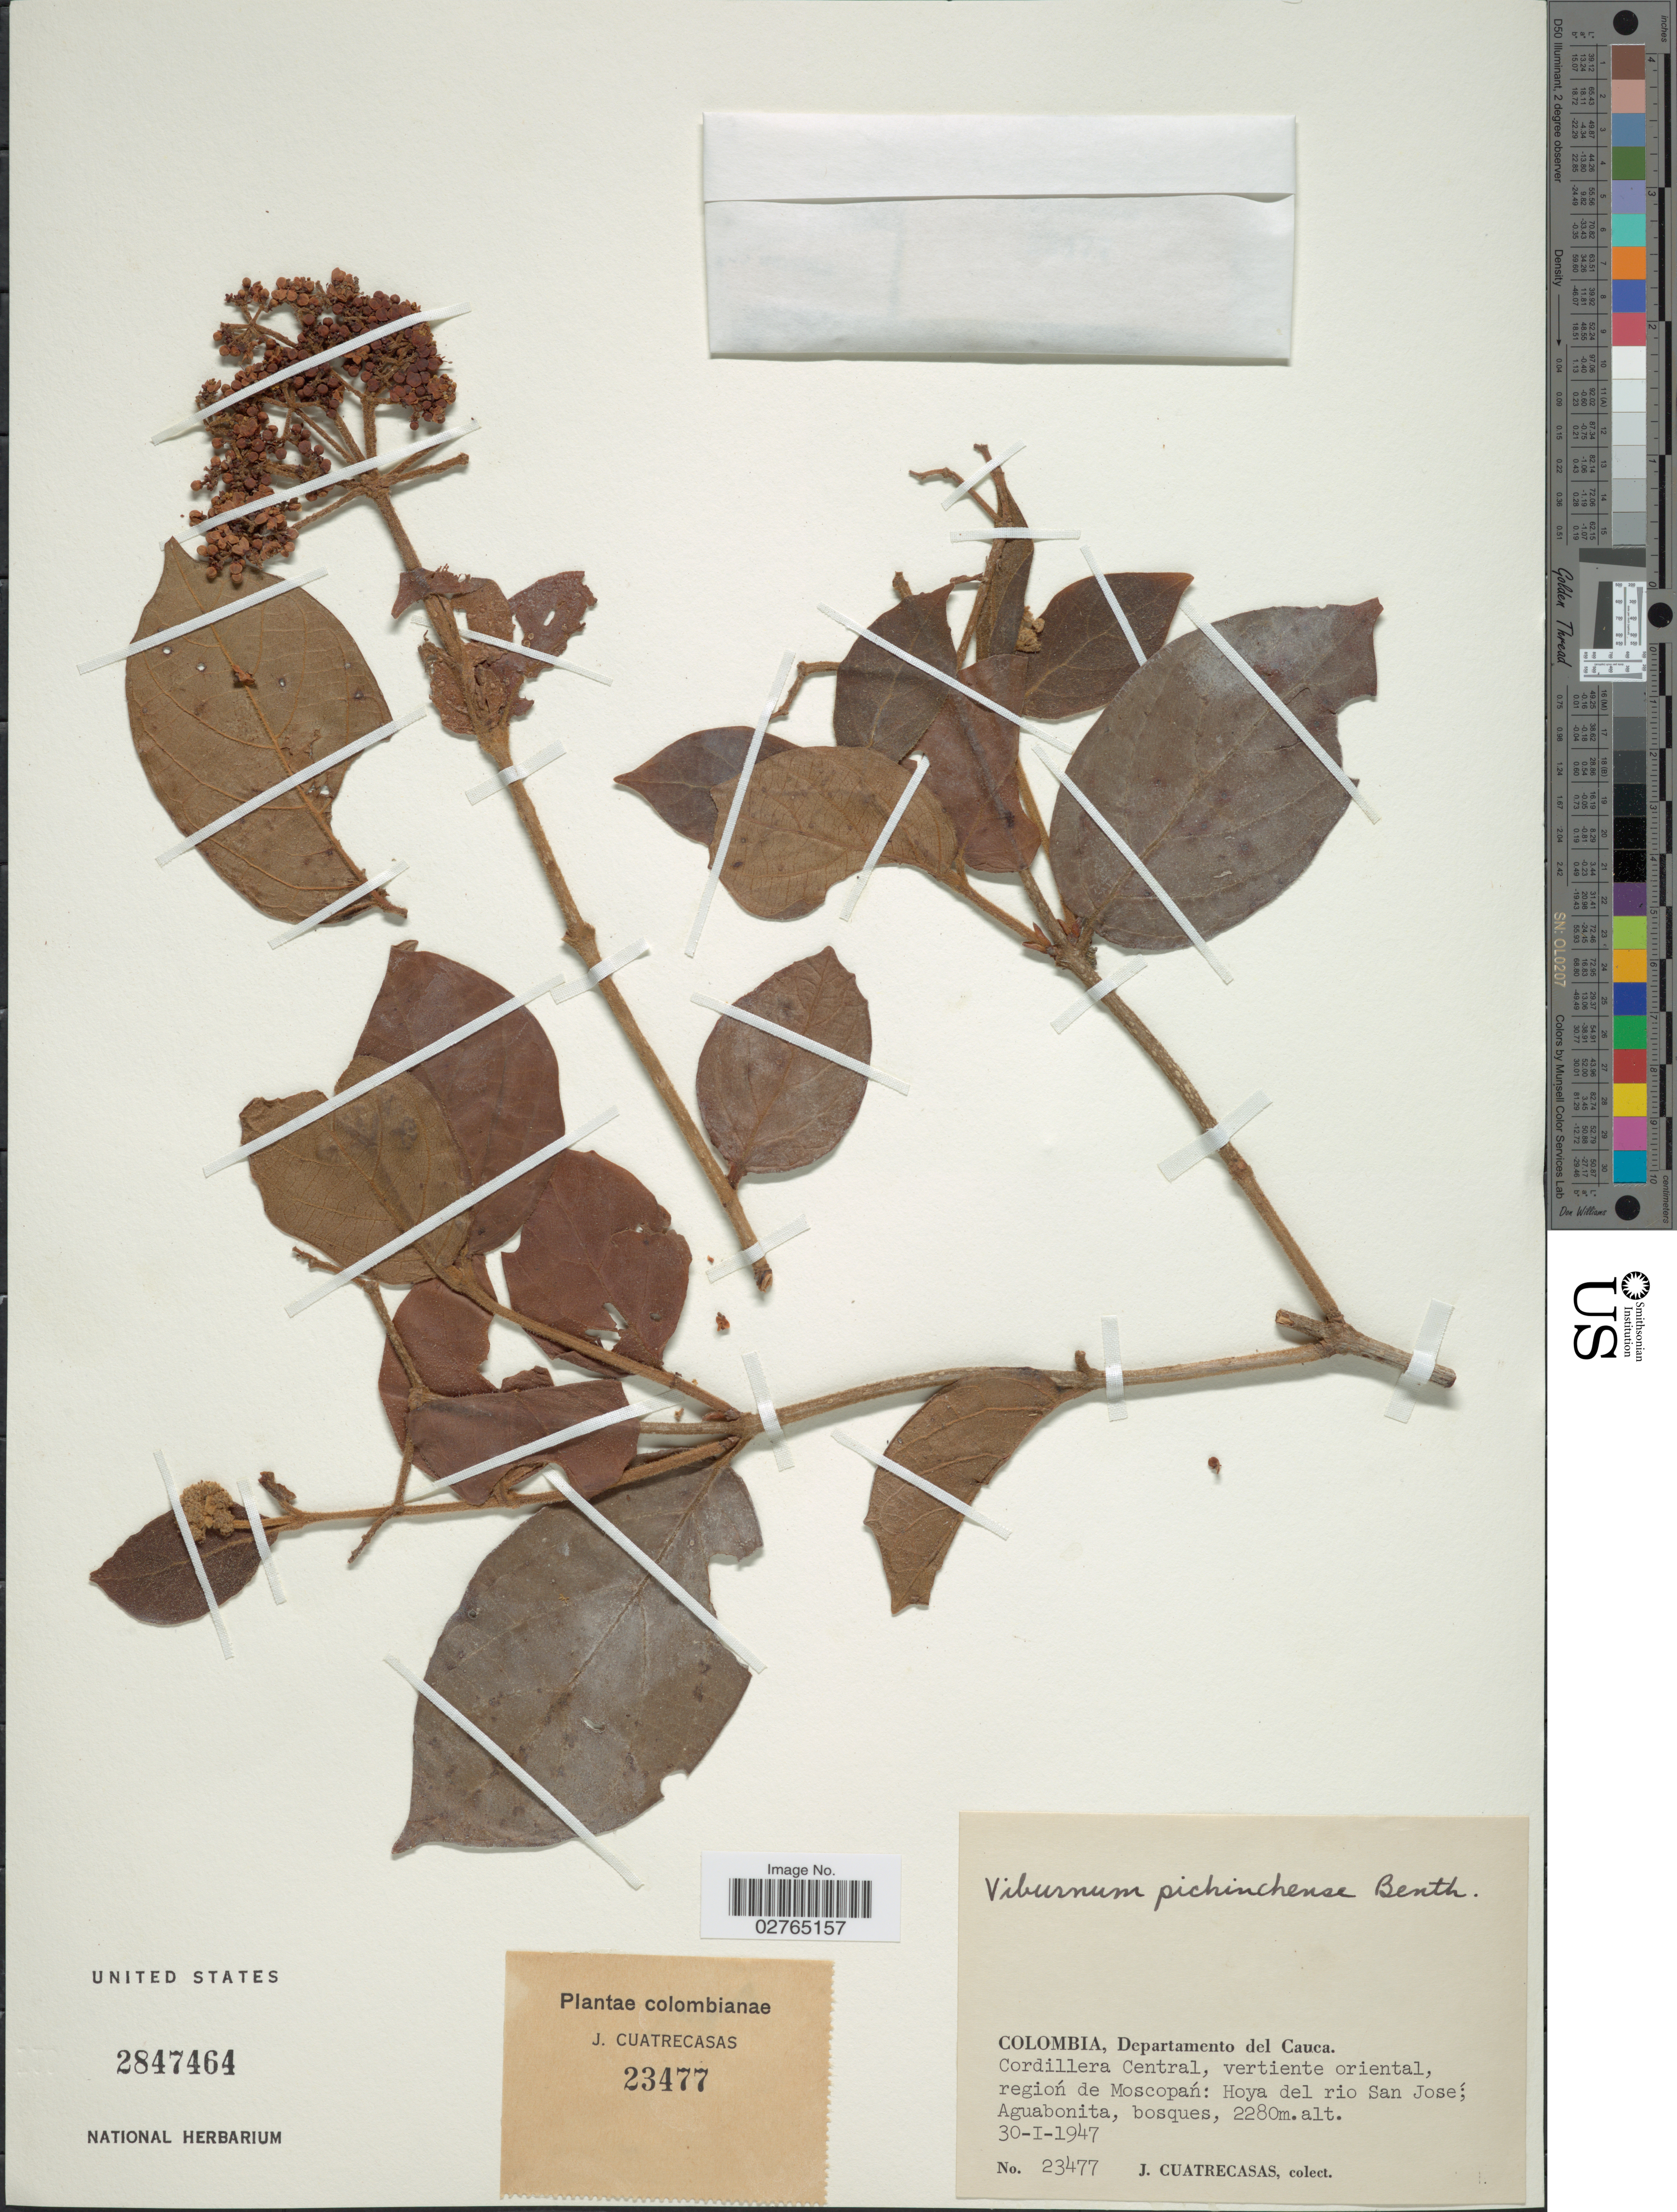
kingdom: Plantae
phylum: Tracheophyta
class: Magnoliopsida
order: Dipsacales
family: Viburnaceae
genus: Viburnum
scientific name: Viburnum pichinchense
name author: Benth.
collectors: J. Cuatrecasas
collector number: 23477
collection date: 1947-01-30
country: Colombia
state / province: Cauca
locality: Departamento del Cauca. Cordillera Central, vertiente oriental, región de Moscopan: Hoya del rio San Jose; Aguabonita.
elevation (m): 2280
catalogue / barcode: US 2847464